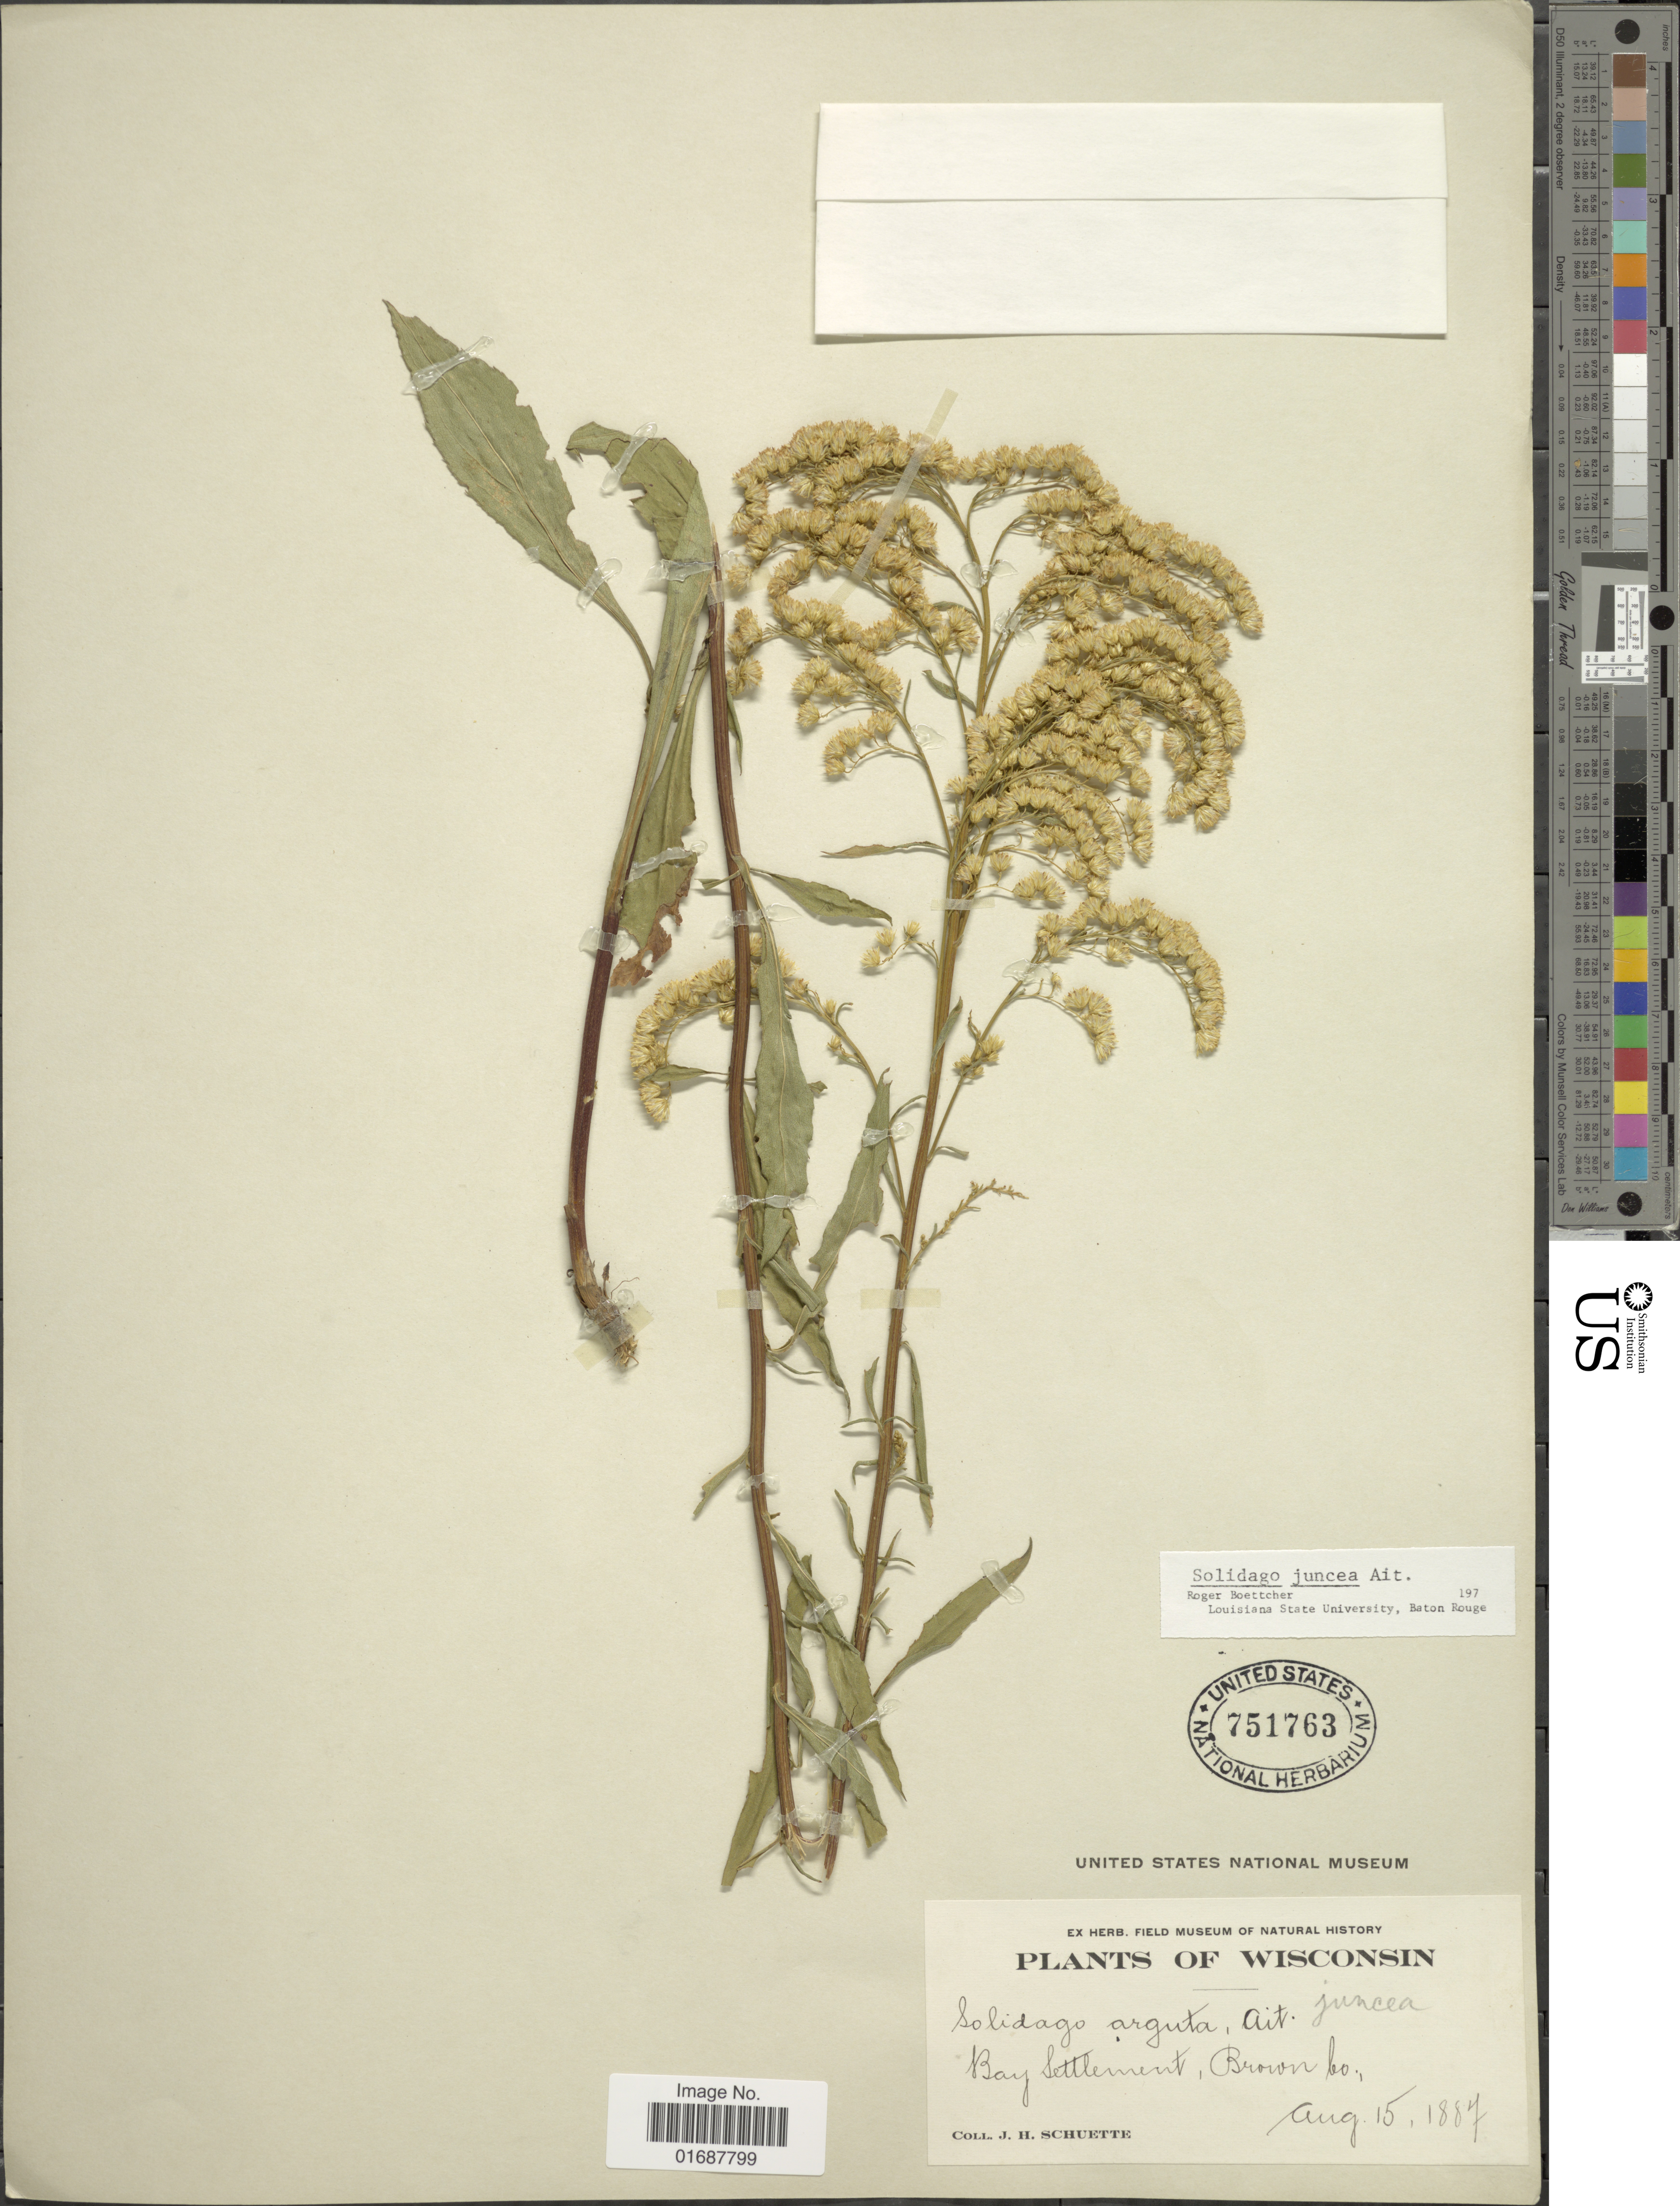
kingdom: Plantae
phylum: Tracheophyta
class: Magnoliopsida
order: Asterales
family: Asteraceae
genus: Solidago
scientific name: Solidago juncea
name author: Aiton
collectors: J. H. Schuette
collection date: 1887-08-15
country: United States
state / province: Wisconsin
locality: Bay Settlement, Brown Co.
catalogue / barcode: US 751763